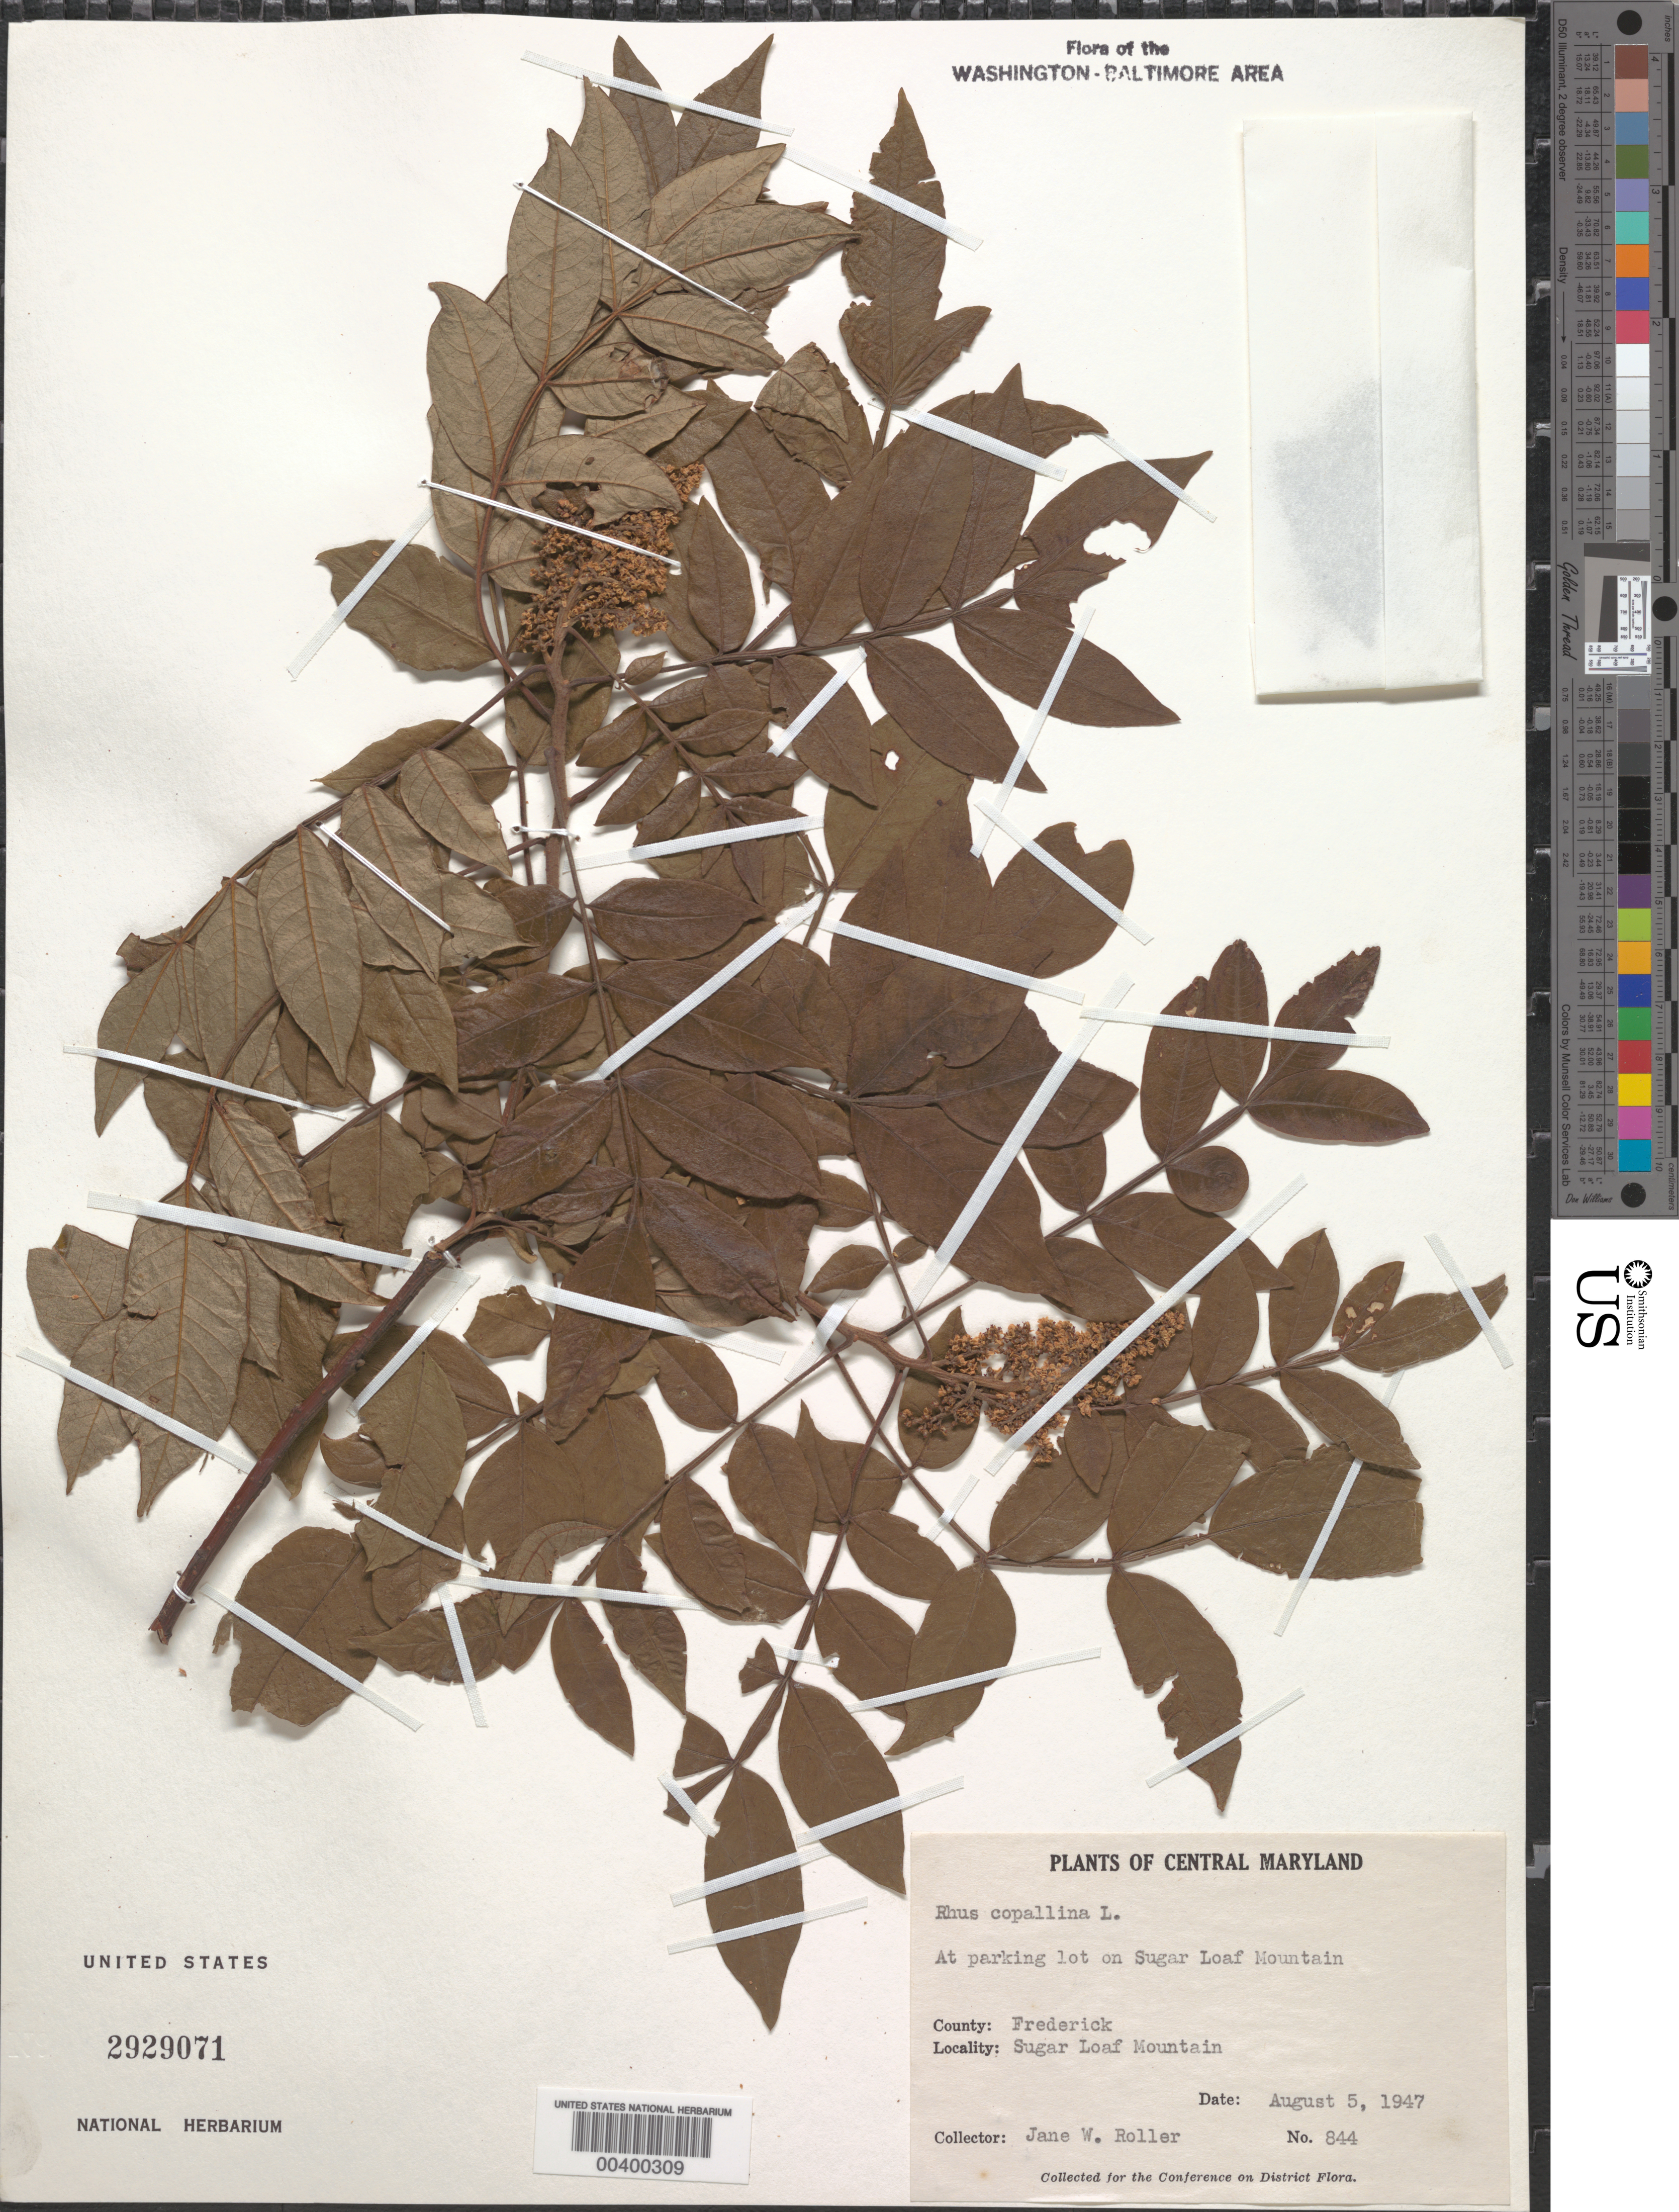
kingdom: Plantae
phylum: Tracheophyta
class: Magnoliopsida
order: Sapindales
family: Anacardiaceae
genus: Rhus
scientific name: Rhus copallinum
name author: L.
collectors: J. W. Roller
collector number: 844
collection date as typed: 05 Aug 1947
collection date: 1947-08-05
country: United States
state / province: Maryland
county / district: Frederick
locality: Sugar Loaf Mountain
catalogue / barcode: US 2929071